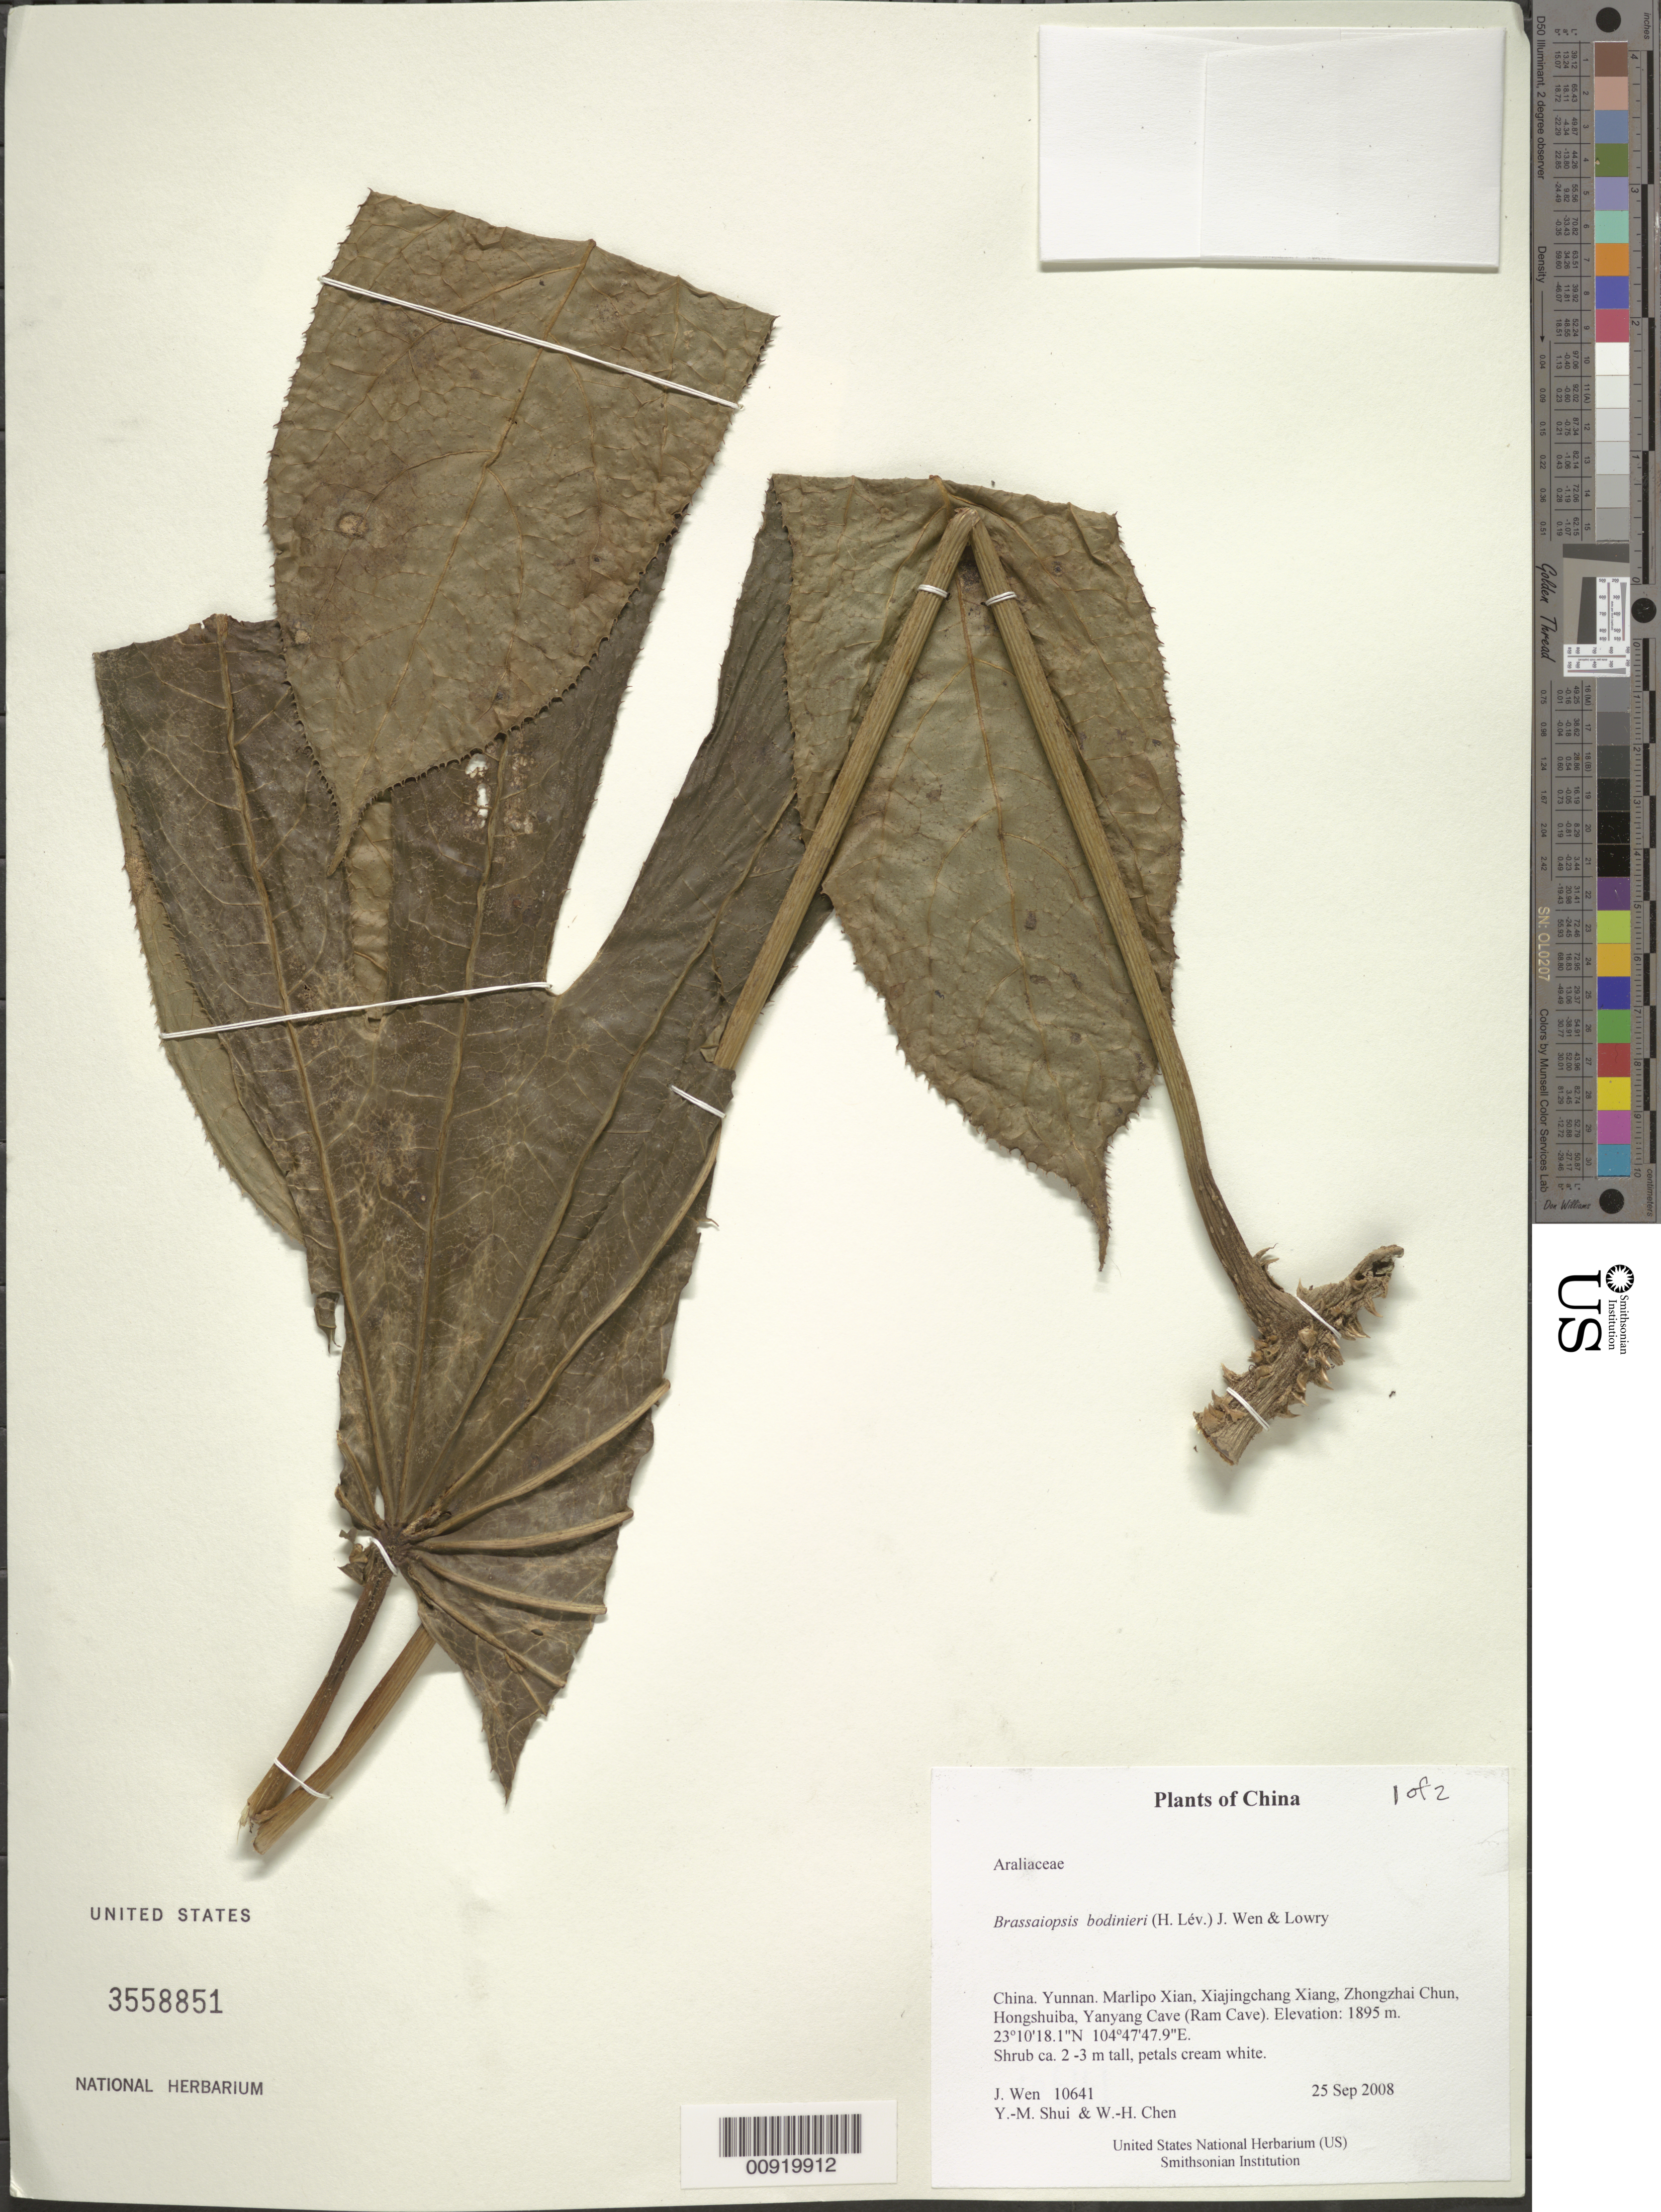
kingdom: Plantae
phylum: Tracheophyta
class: Magnoliopsida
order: Apiales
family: Araliaceae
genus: Brassaiopsis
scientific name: Brassaiopsis bodinieri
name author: (H. Lév.) J. Wen & Lowry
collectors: J. Wen, Y. Shui & W. Chen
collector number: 10641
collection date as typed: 25 Sep 2008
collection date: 2008-09-25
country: China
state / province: Yunnan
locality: Marlipo Xian, Xiajingchang Xiang, Zhongzhai Chun, Hongshuiba, Yanyang Cave (Ram Cave).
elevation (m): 1895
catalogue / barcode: US 3558851